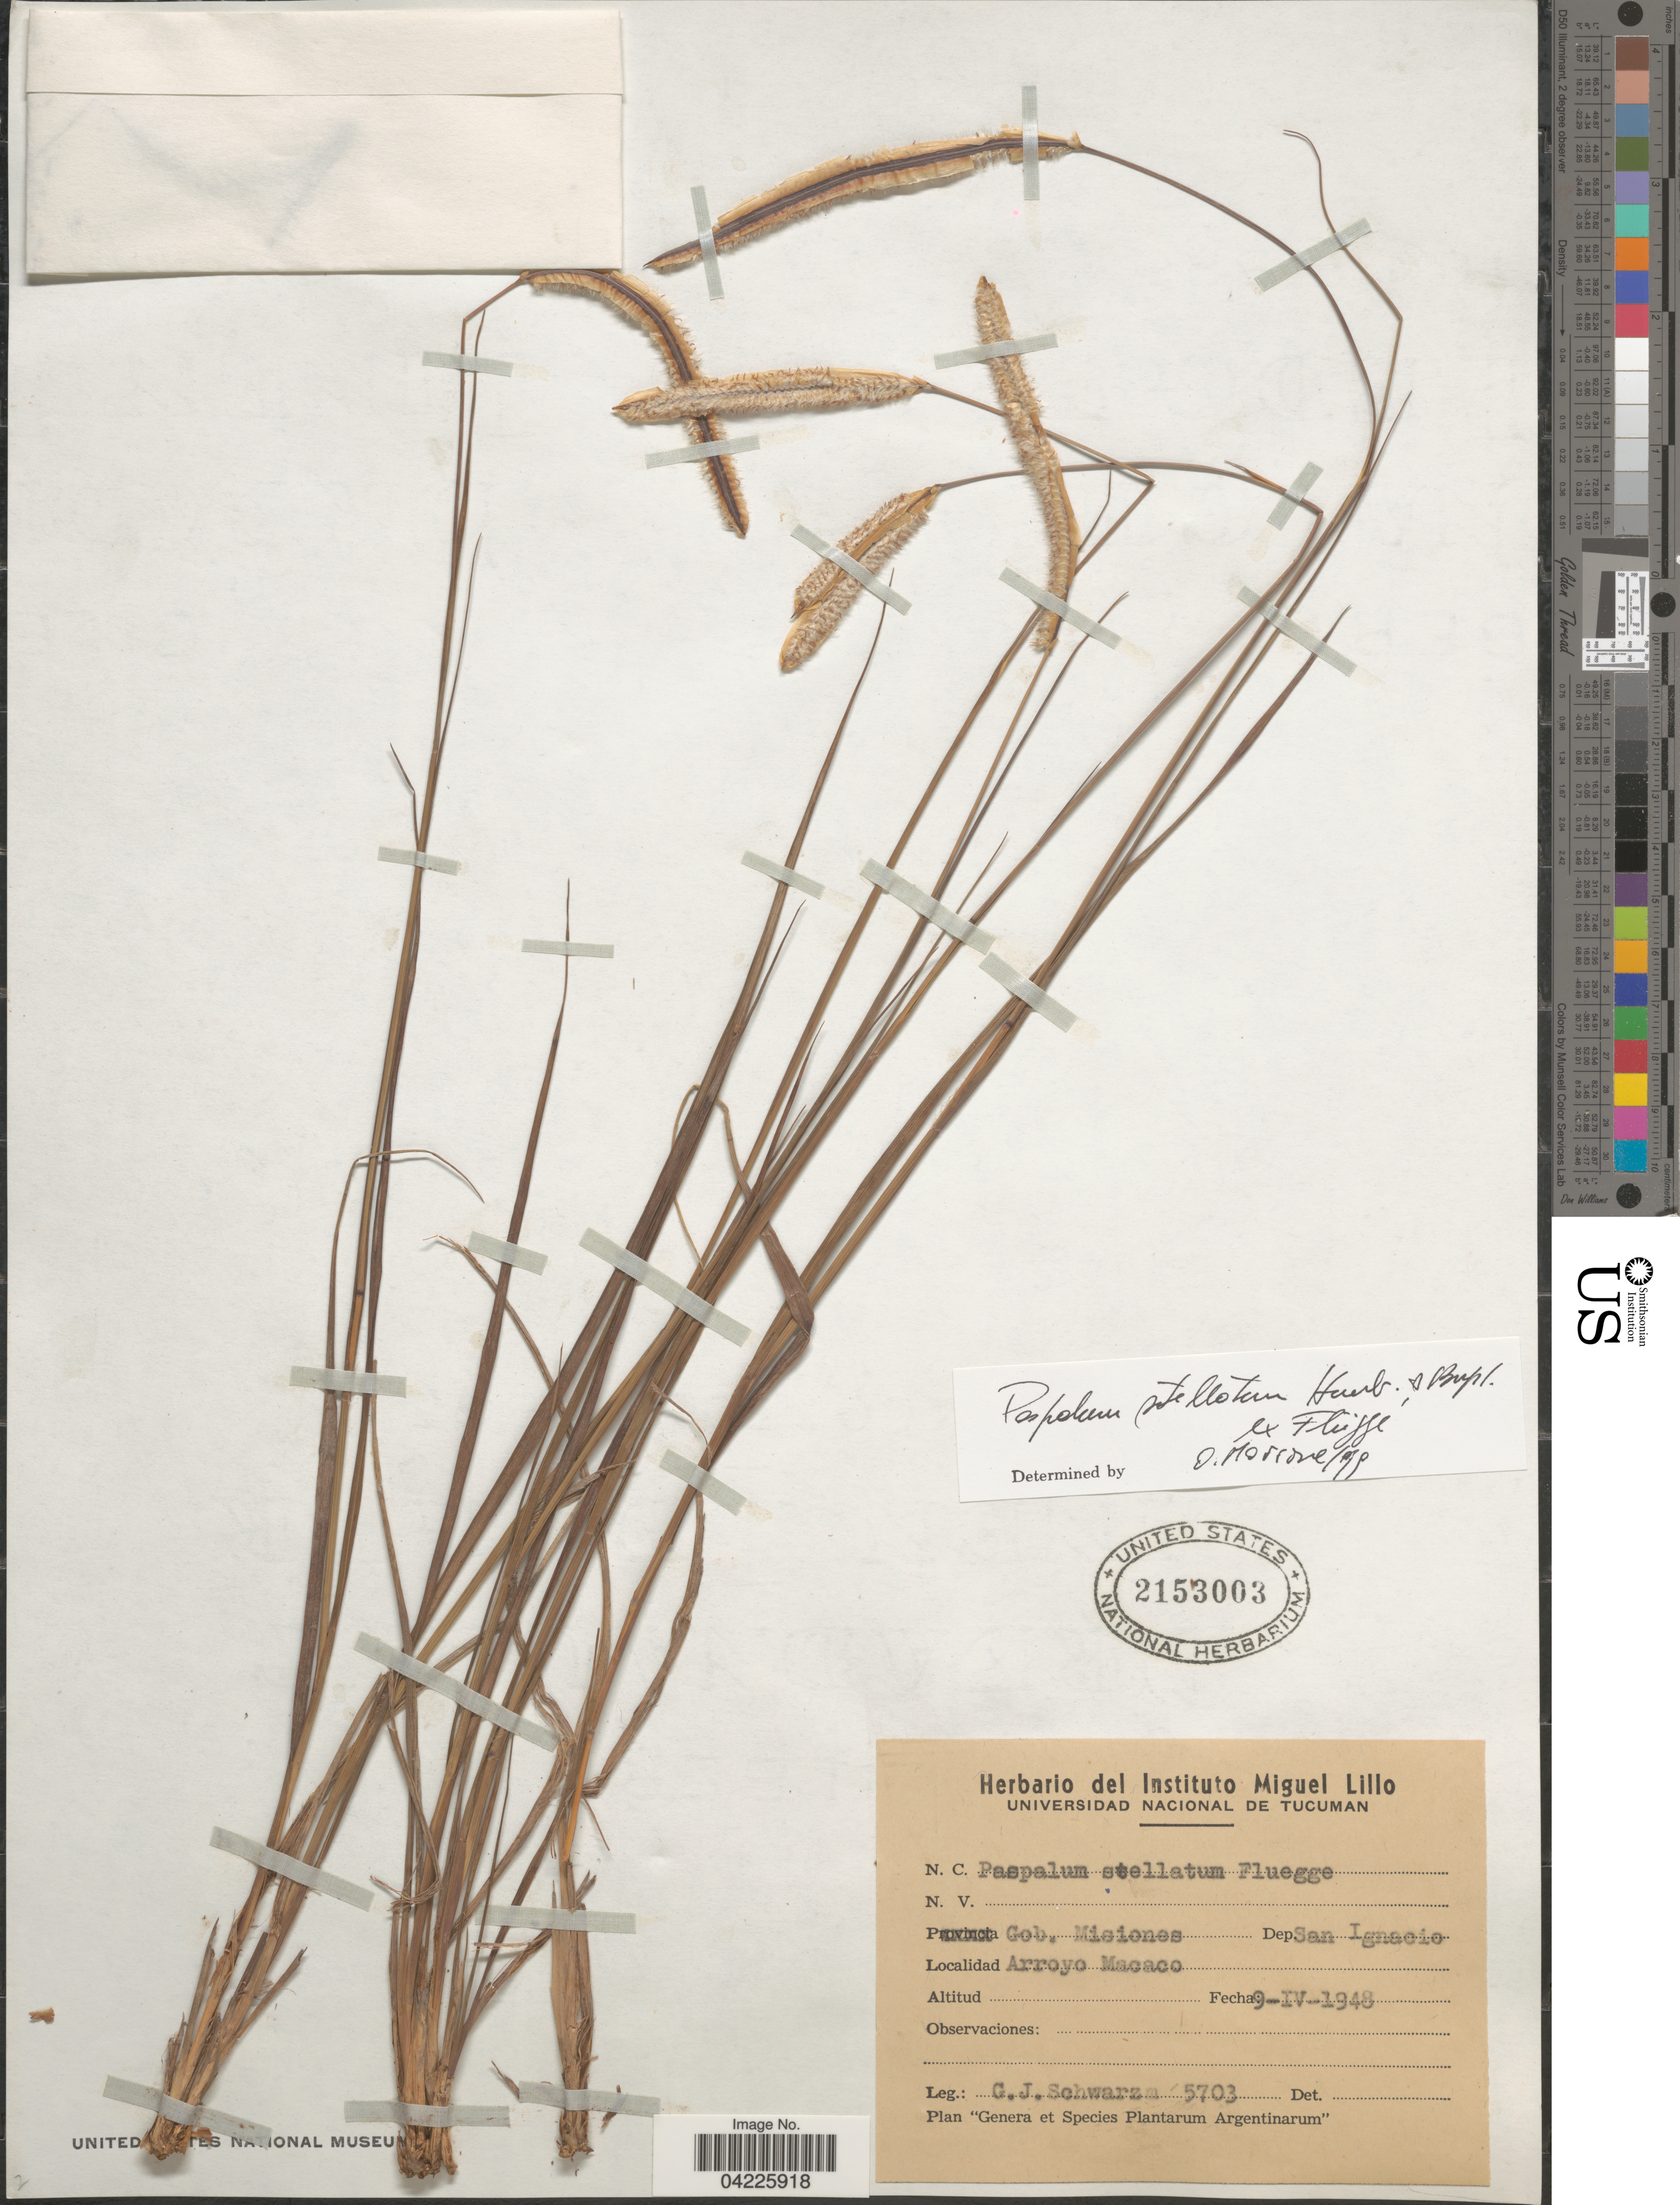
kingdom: Plantae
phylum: Tracheophyta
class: Liliopsida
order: Poales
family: Poaceae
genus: Paspalum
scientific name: Paspalum stellatum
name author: Humb. & Bonpl. ex Flüggé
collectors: G. J. Schwarz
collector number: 5703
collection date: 1948-04-09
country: Argentina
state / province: Misiones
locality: Gob. Misiones. Dep.San Ignacio. Arroyo Macaco.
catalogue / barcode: US 2153003